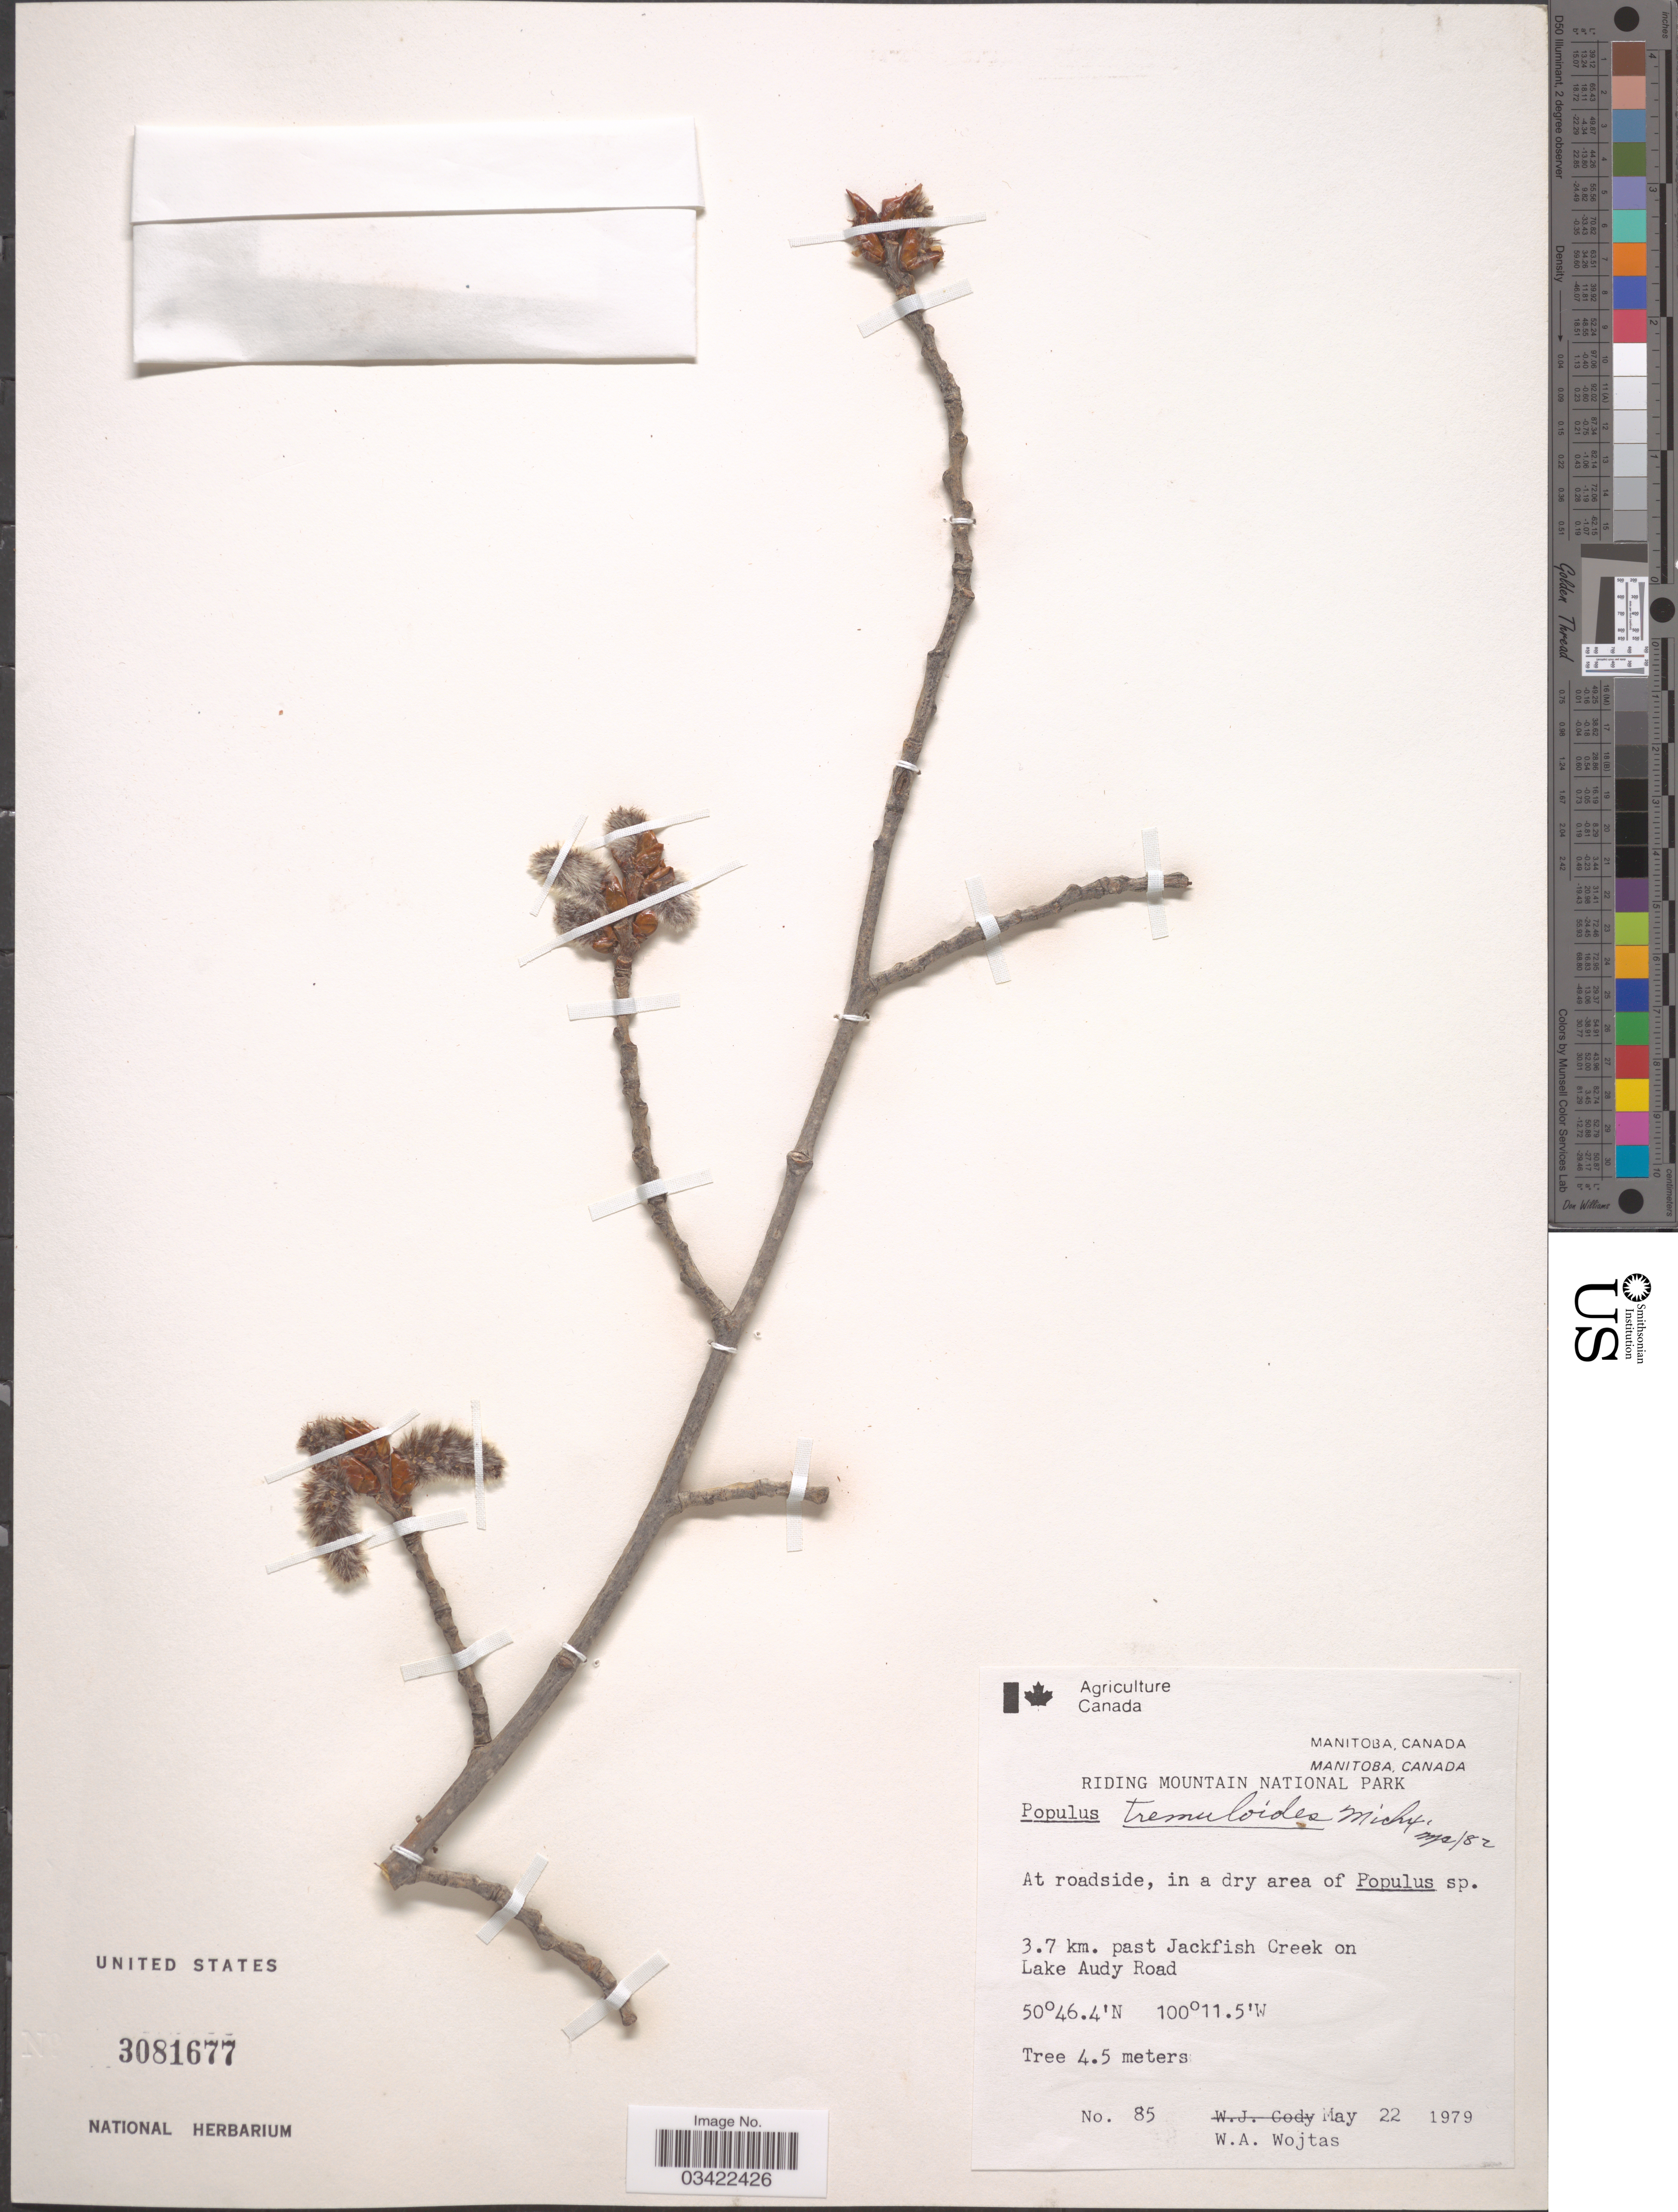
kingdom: Plantae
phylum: Tracheophyta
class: Magnoliopsida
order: Malpighiales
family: Salicaceae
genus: Populus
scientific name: Populus tremuloides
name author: Michx.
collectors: W. Wojtas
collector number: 85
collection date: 1979-05-22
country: Canada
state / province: Manitoba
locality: Riding Mountain National Park. 3.7 km. past Jackfish Creek on Lake Audy Road.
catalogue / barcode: US 3081677